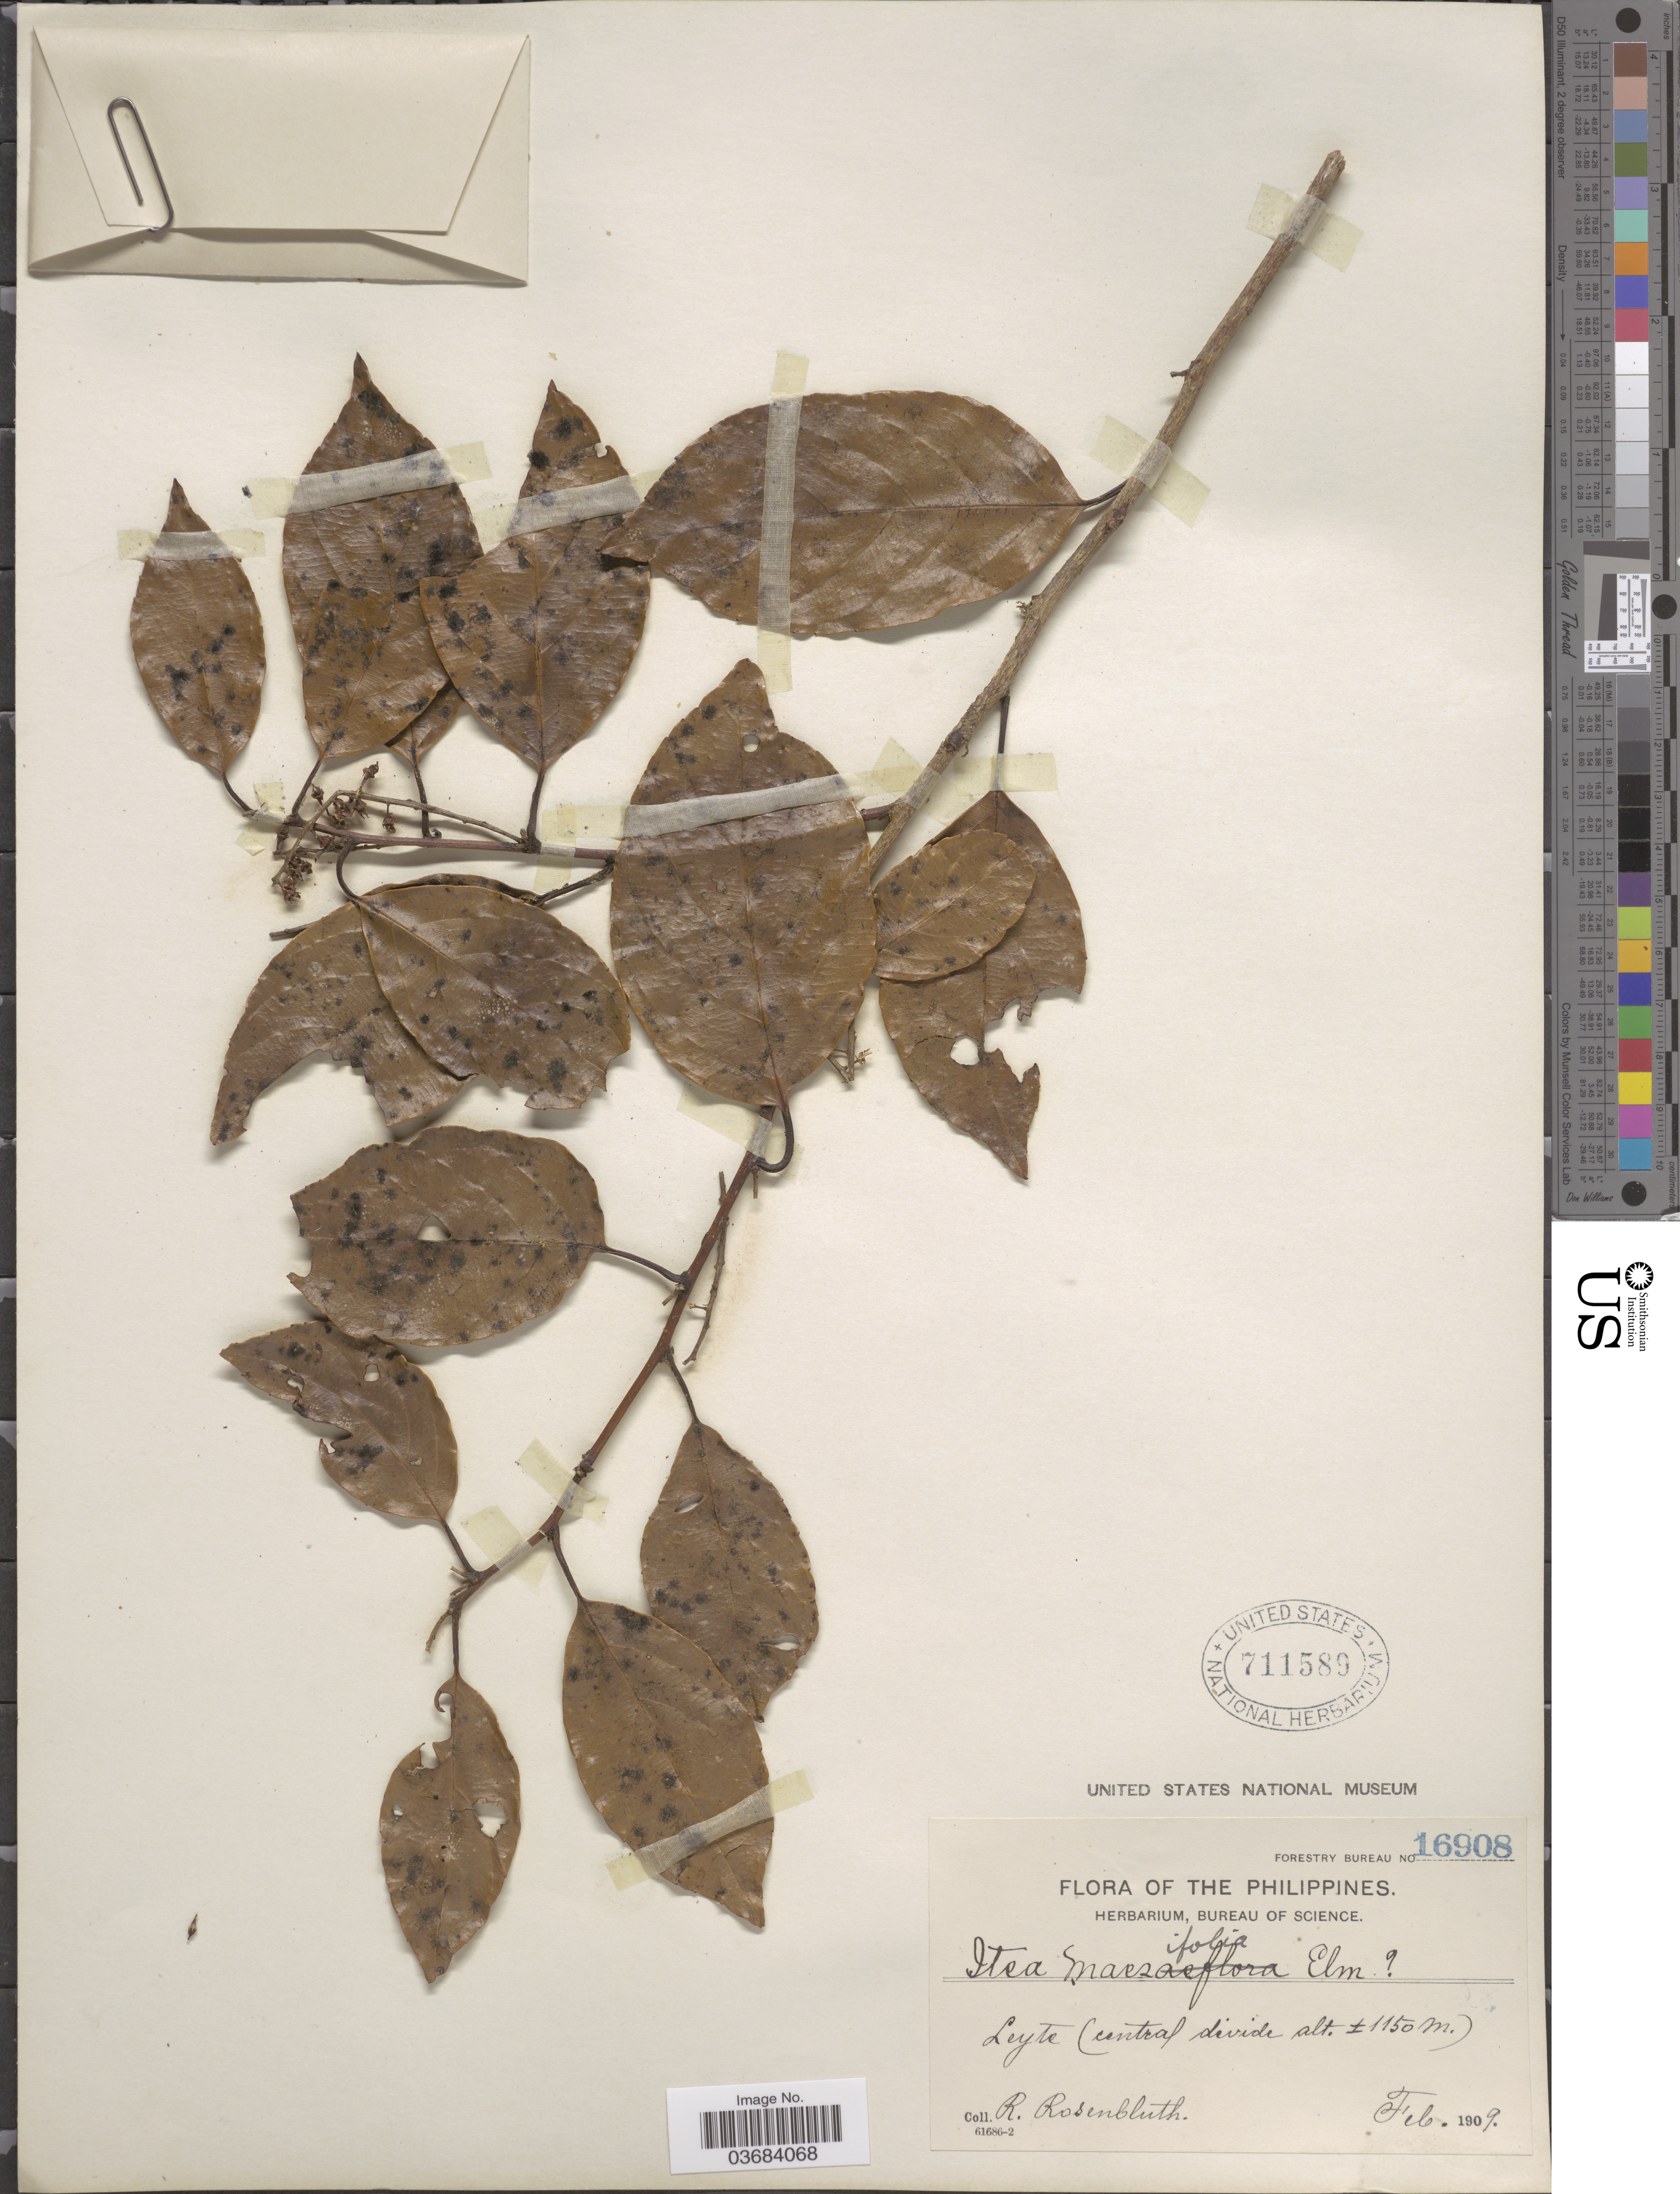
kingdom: Plantae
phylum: Tracheophyta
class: Magnoliopsida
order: Saxifragales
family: Iteaceae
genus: Itea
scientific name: Itea maesaefolia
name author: Elmer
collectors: R. Rosenbluth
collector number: Forestry Bureau 16908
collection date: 1909-02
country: Philippines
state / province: Eastern Visayas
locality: Leyte (central divide).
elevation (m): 1150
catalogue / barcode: US 711589